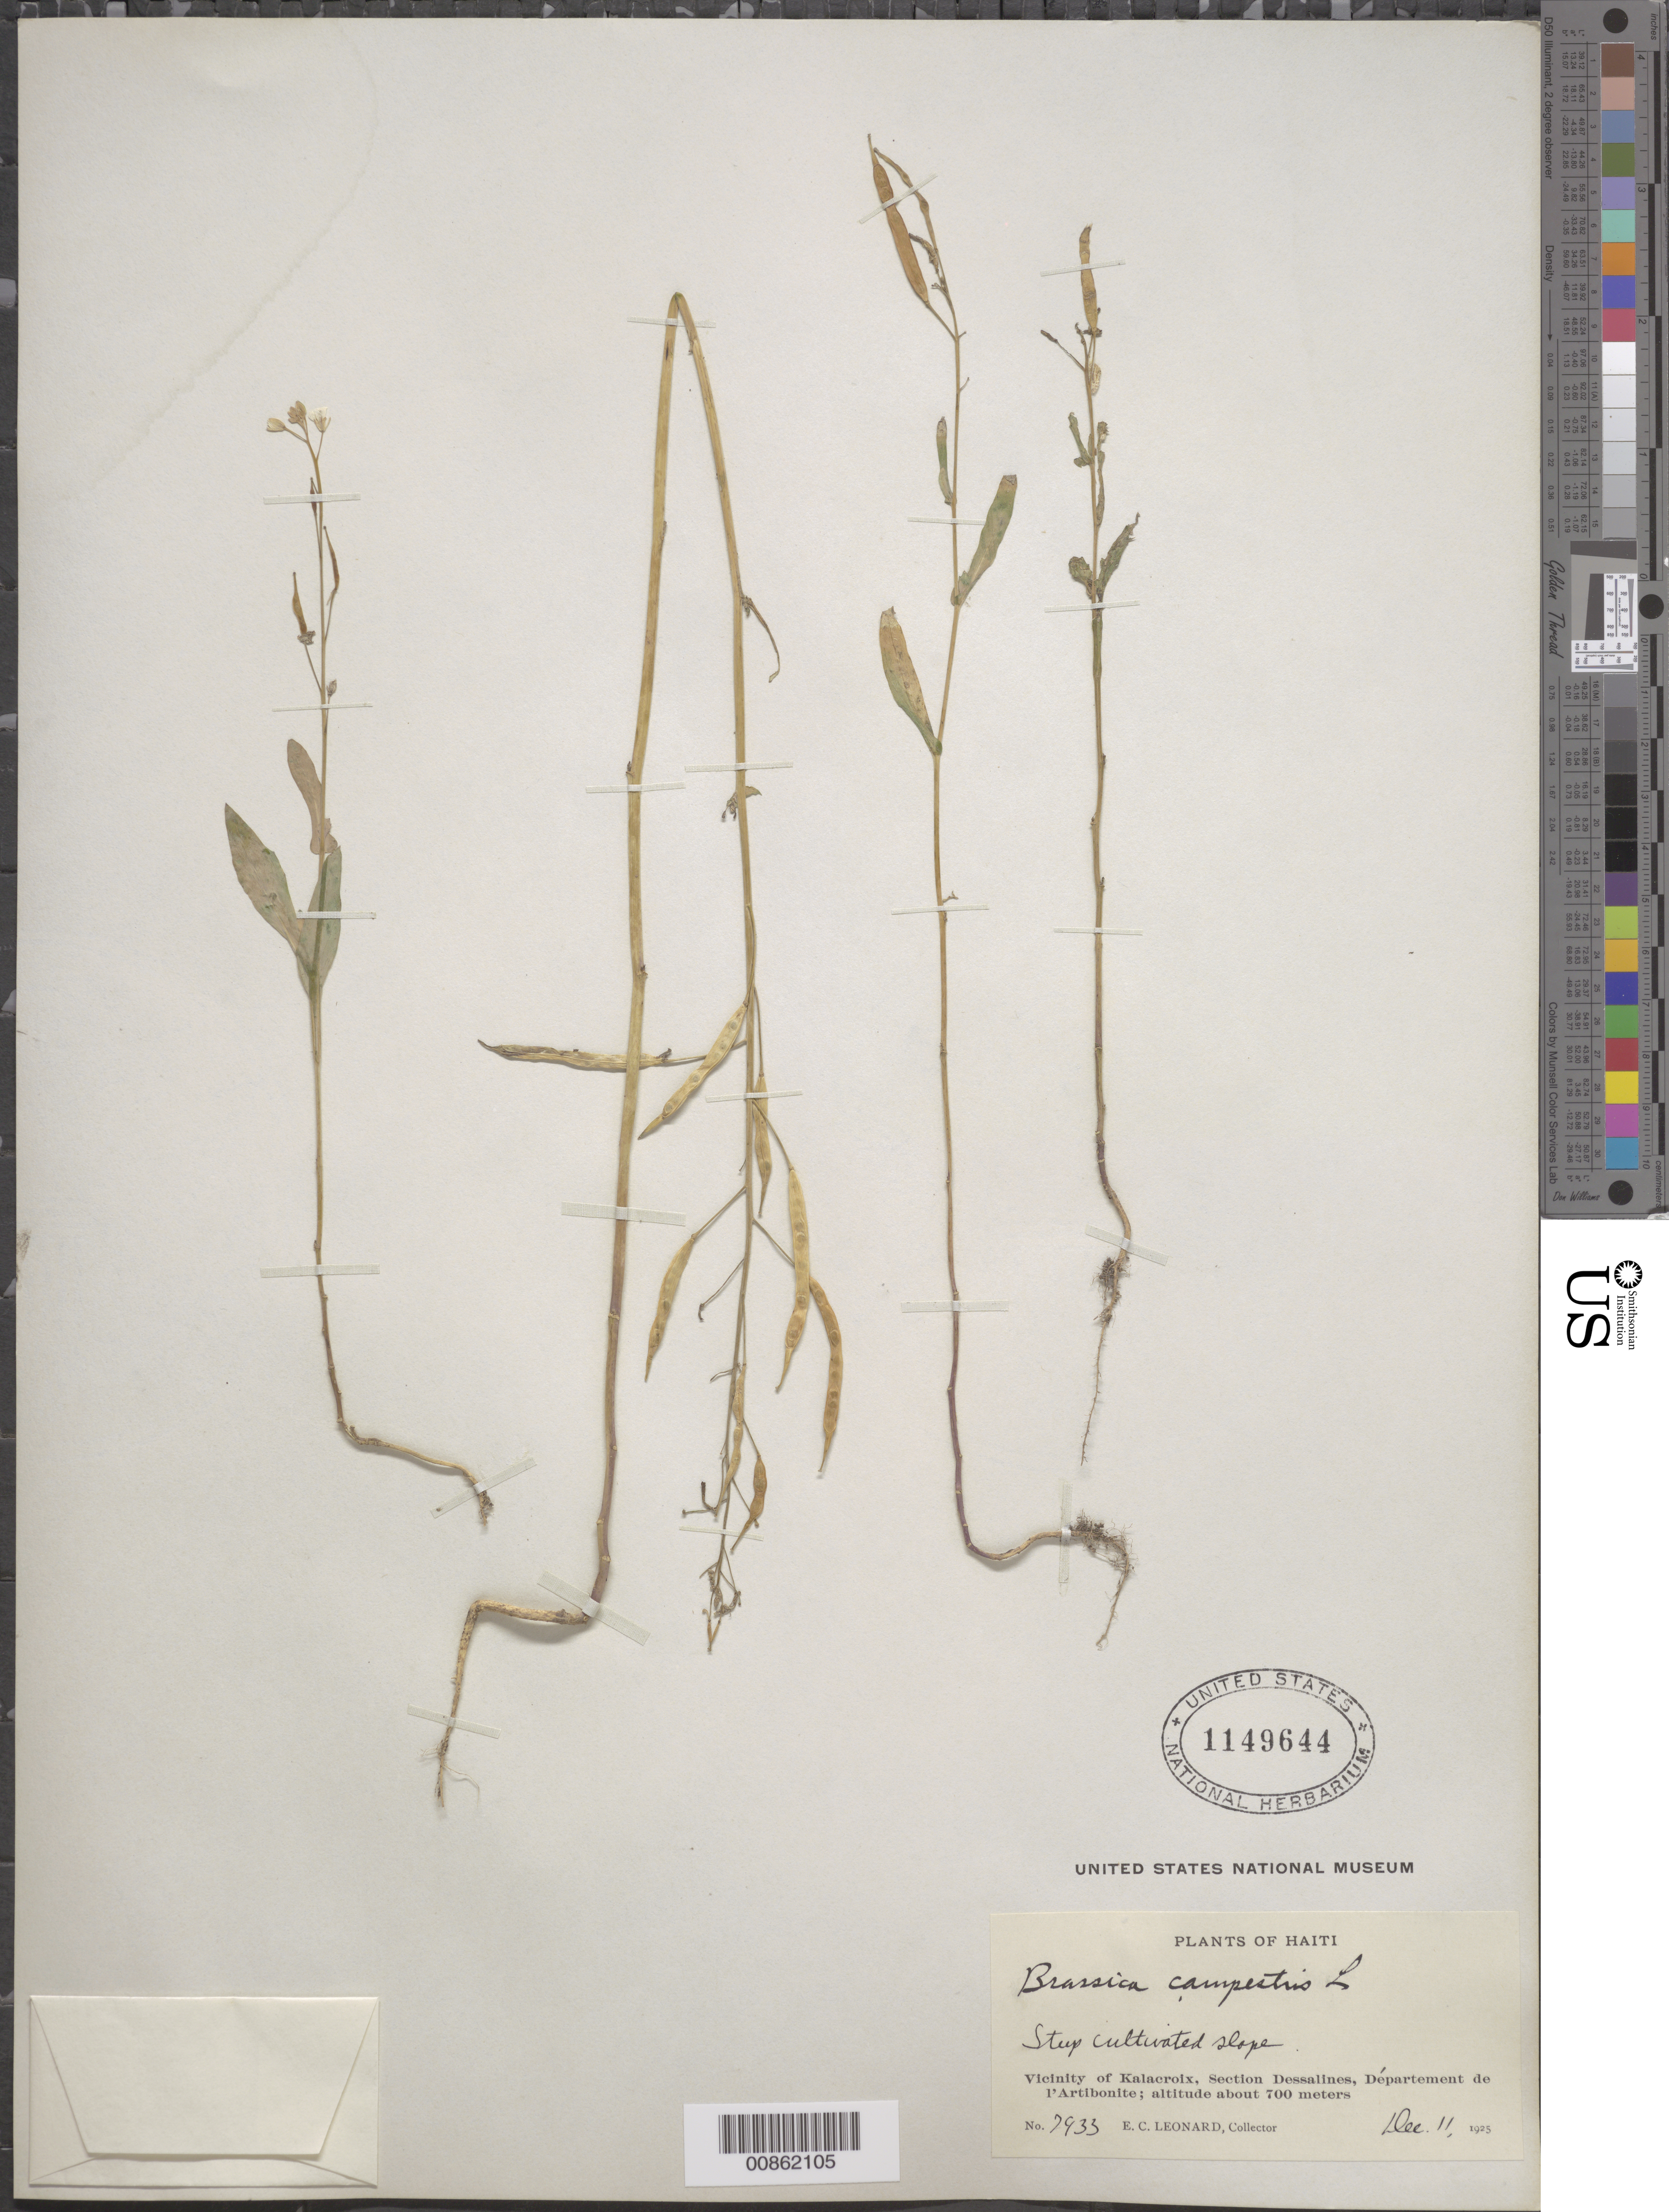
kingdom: Plantae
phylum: Tracheophyta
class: Magnoliopsida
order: Brassicales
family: Brassicaceae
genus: Brassica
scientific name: Brassica campestris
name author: L.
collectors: E. C. Leonard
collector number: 7933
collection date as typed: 11 Dec 1925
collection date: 1925-12-11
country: Haiti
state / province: Artibonite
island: Hispaniola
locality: Vicinity of Kalacroix, Section Dessalines.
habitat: Steep cultivated slope.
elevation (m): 700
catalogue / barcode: US 1149644